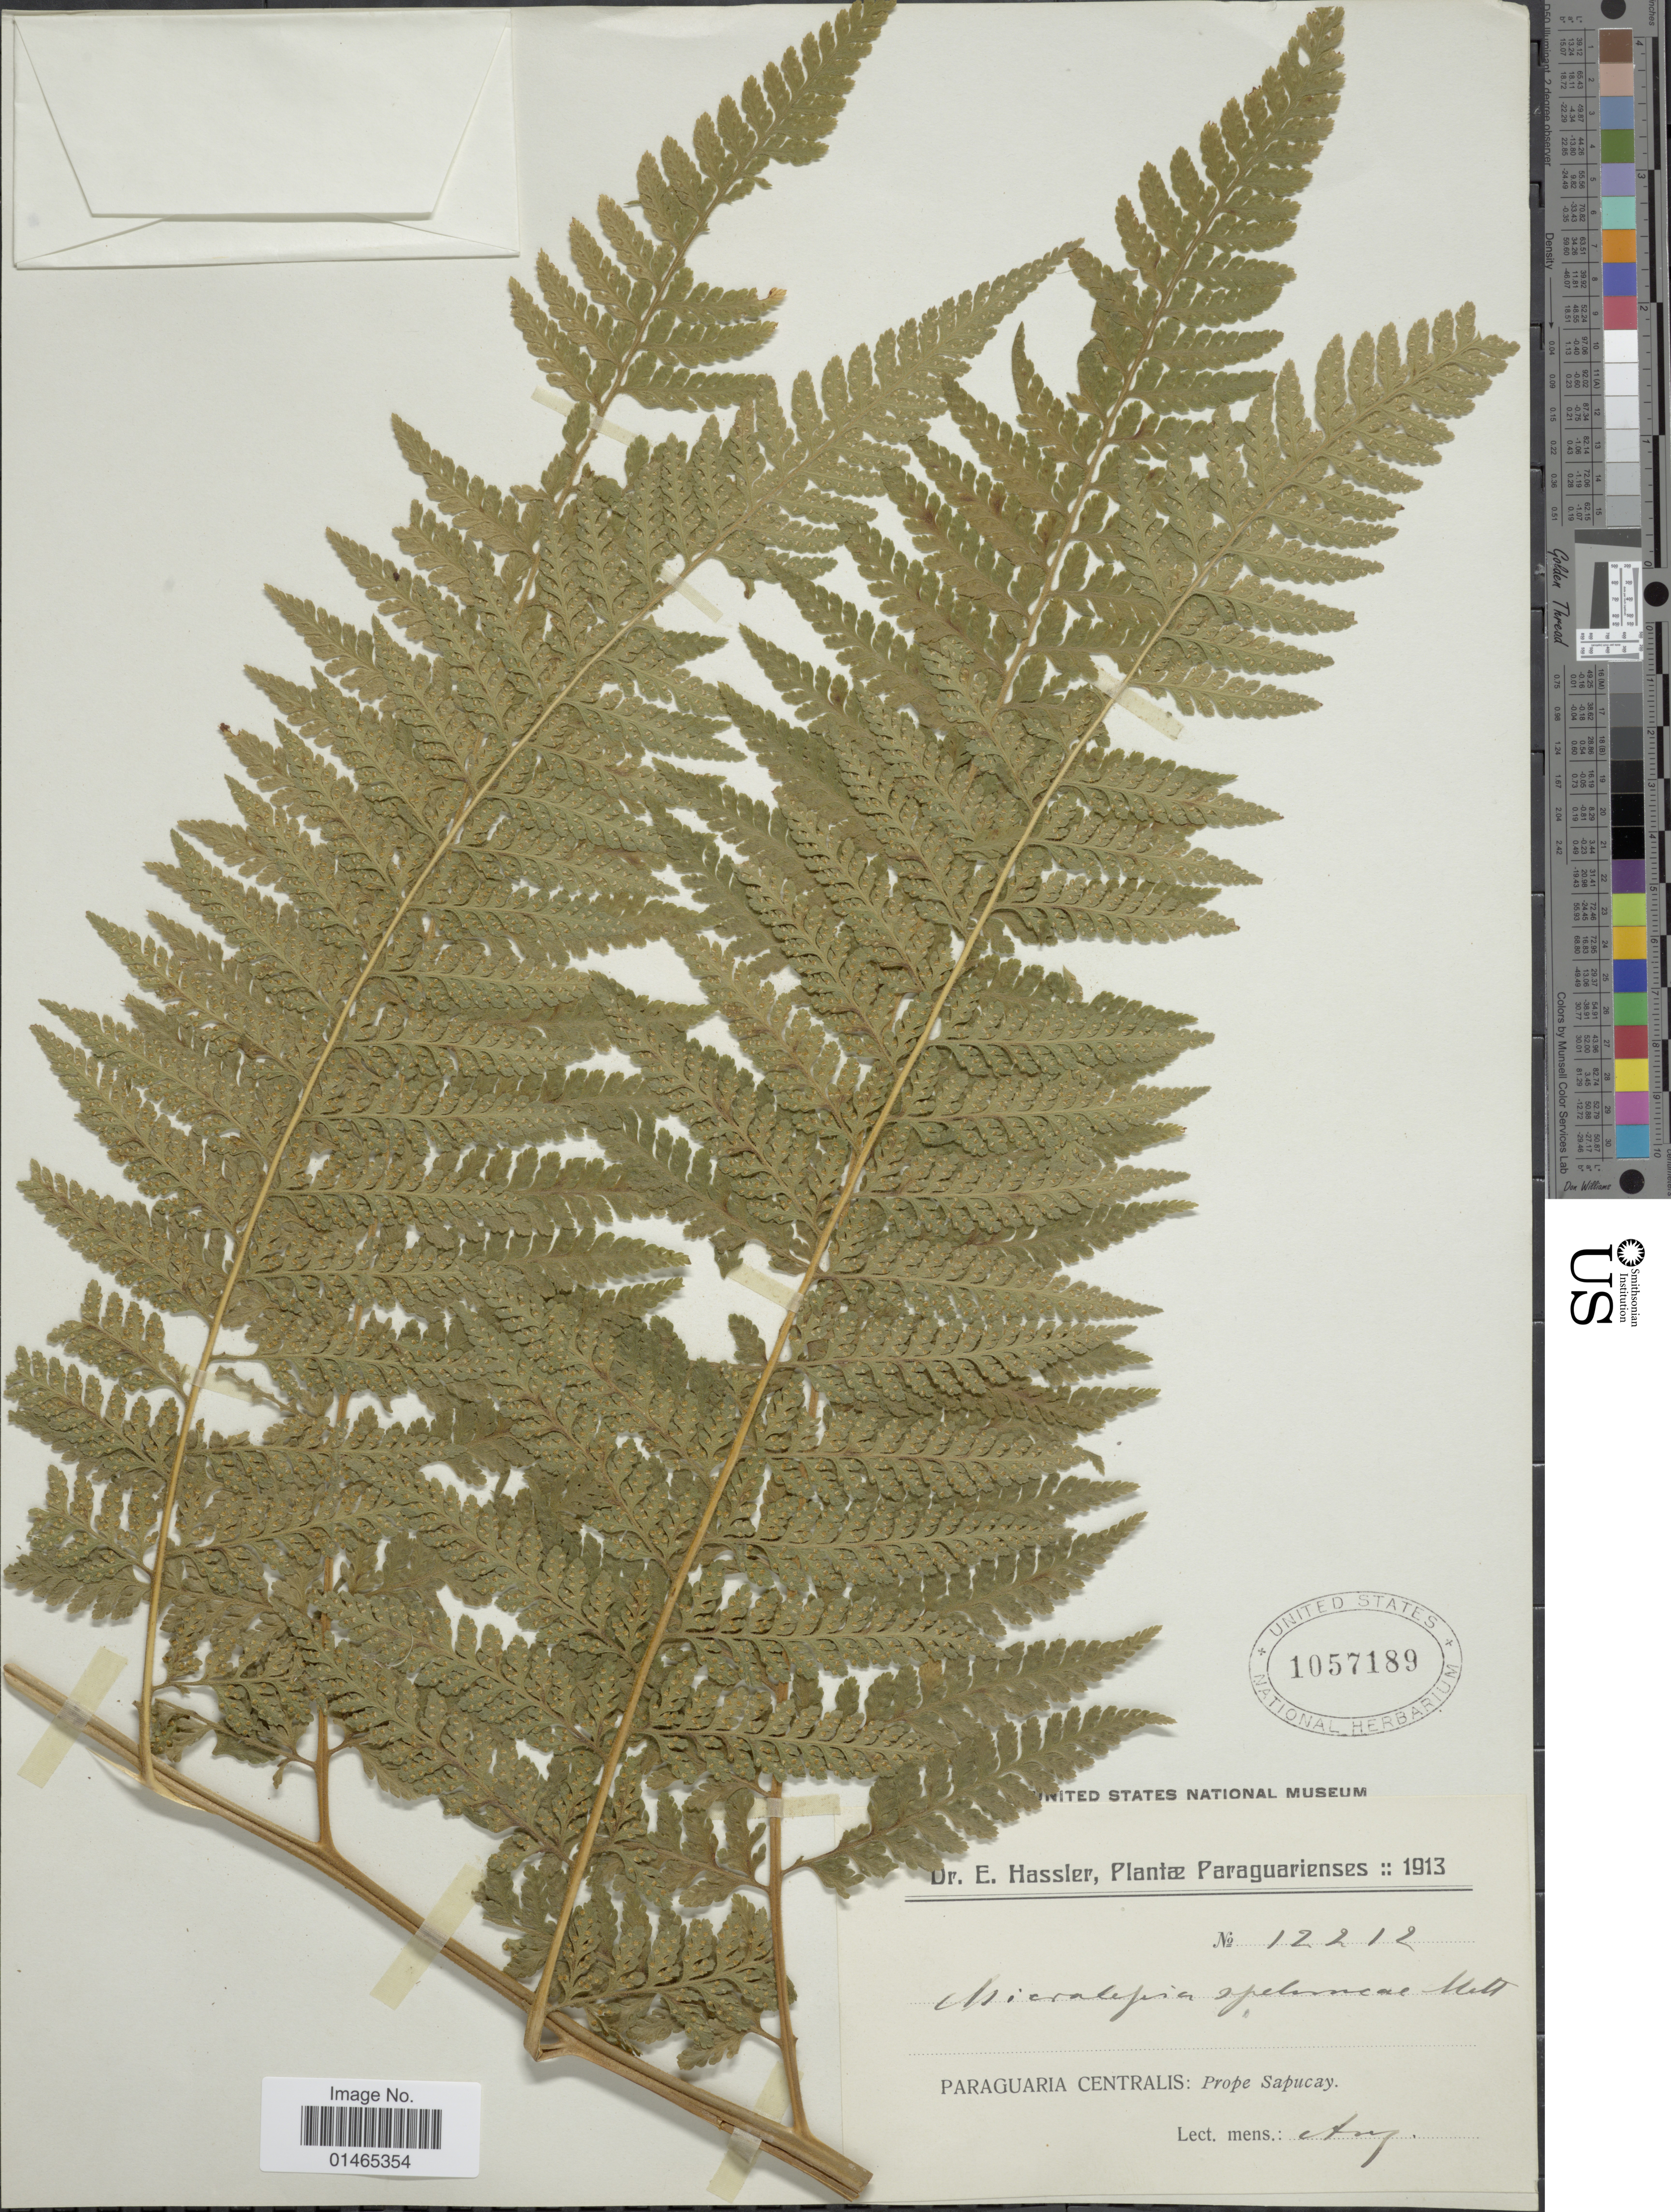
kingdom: Plantae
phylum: Tracheophyta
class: Polypodiopsida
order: Polypodiales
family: Dennstaedtiaceae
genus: Microlepia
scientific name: Microlepia speluncae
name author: (L.) T. Moore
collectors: E. Hassler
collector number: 12212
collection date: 1913-08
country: Paraguay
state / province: Paraguari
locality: Paraguaria Centralis: Prope Sapucay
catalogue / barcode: US 1057189